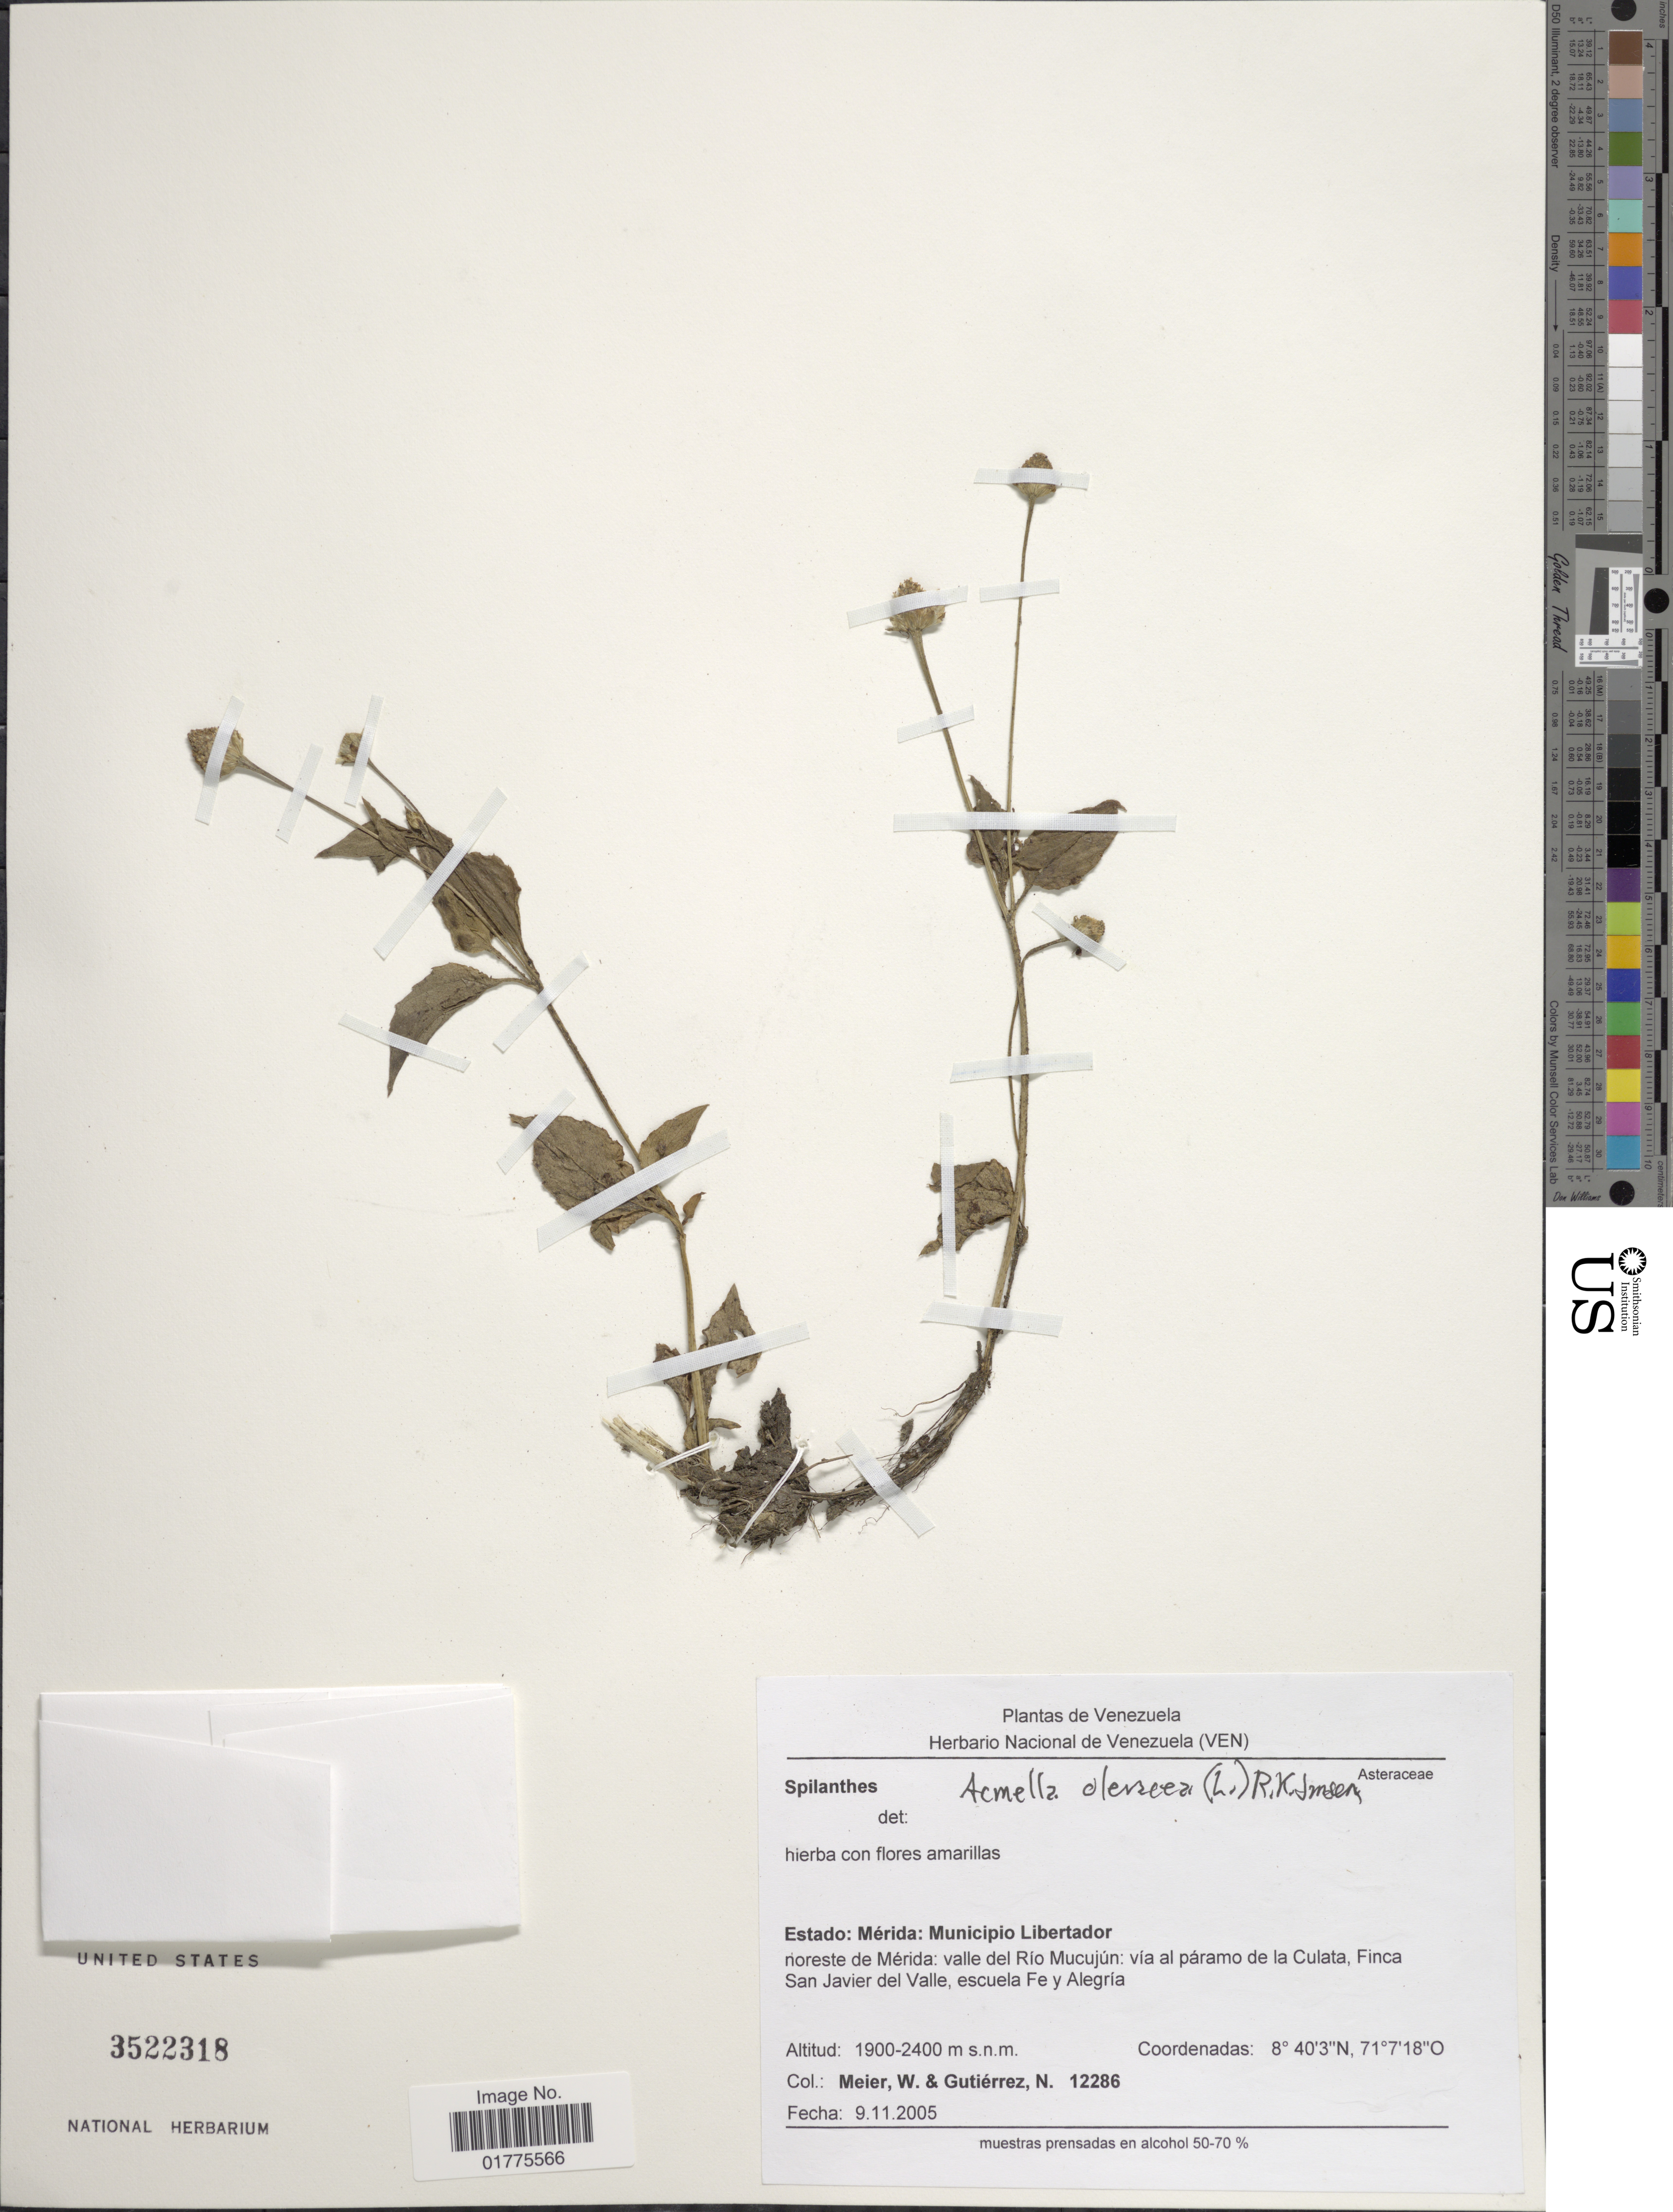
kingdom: Plantae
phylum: Tracheophyta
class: Magnoliopsida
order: Asterales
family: Asteraceae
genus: Acmella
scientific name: Acmella oleracea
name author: (L.) R.K. Jansen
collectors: W. Meier & N. Gutierrez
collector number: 12286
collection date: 2005-11-09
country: Venezuela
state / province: Mérida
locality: Municipio Libertador, noreste de Merida: valle del Rio Mucujun: via al paramo del Culata, Finca San Javier del Valle, escuela Fe y Alegria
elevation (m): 1900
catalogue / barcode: US 3522318